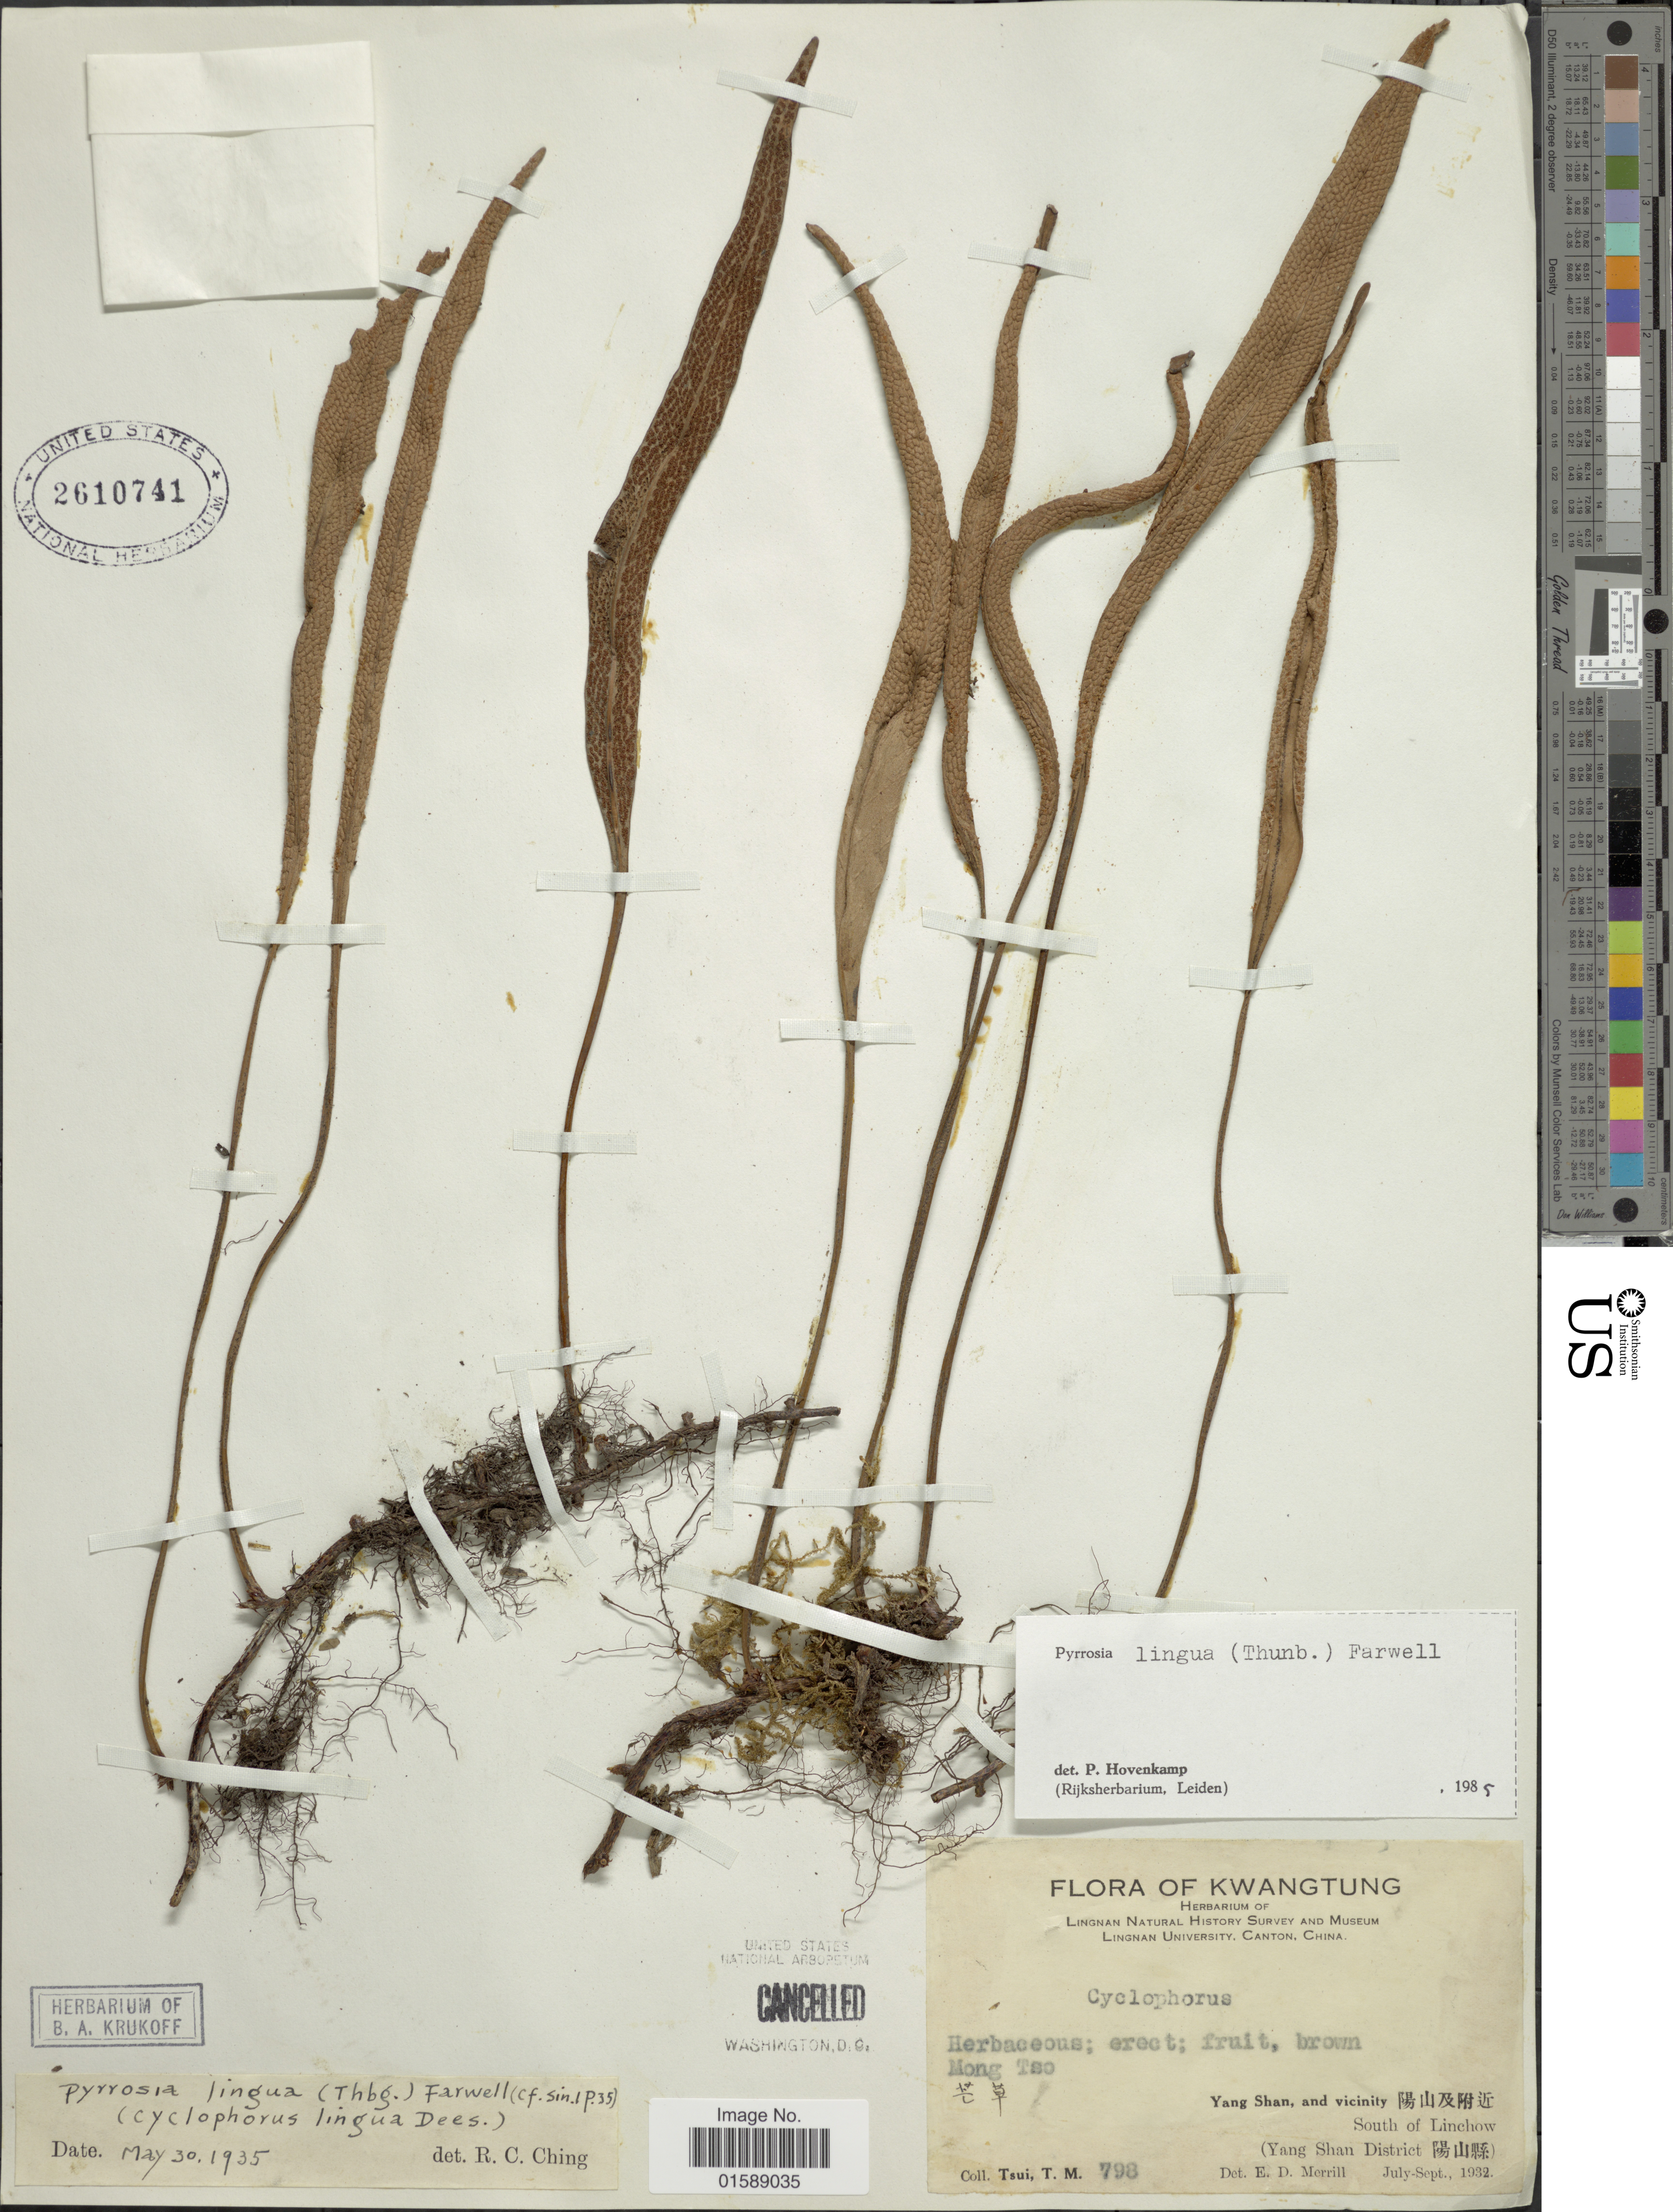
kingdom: Plantae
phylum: Tracheophyta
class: Polypodiopsida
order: Polypodiales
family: Polypodiaceae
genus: Pyrrosia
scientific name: Pyrrosia lingua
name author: (Thurb.) Farw.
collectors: T. Tsui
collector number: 798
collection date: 1932-07/1932-09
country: China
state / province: Guangdong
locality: Kwangtung. Yang Shan, and vicinity. South of Linchow. (Yang Shan District). Mong Tso [unsure placement]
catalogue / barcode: US 2610741